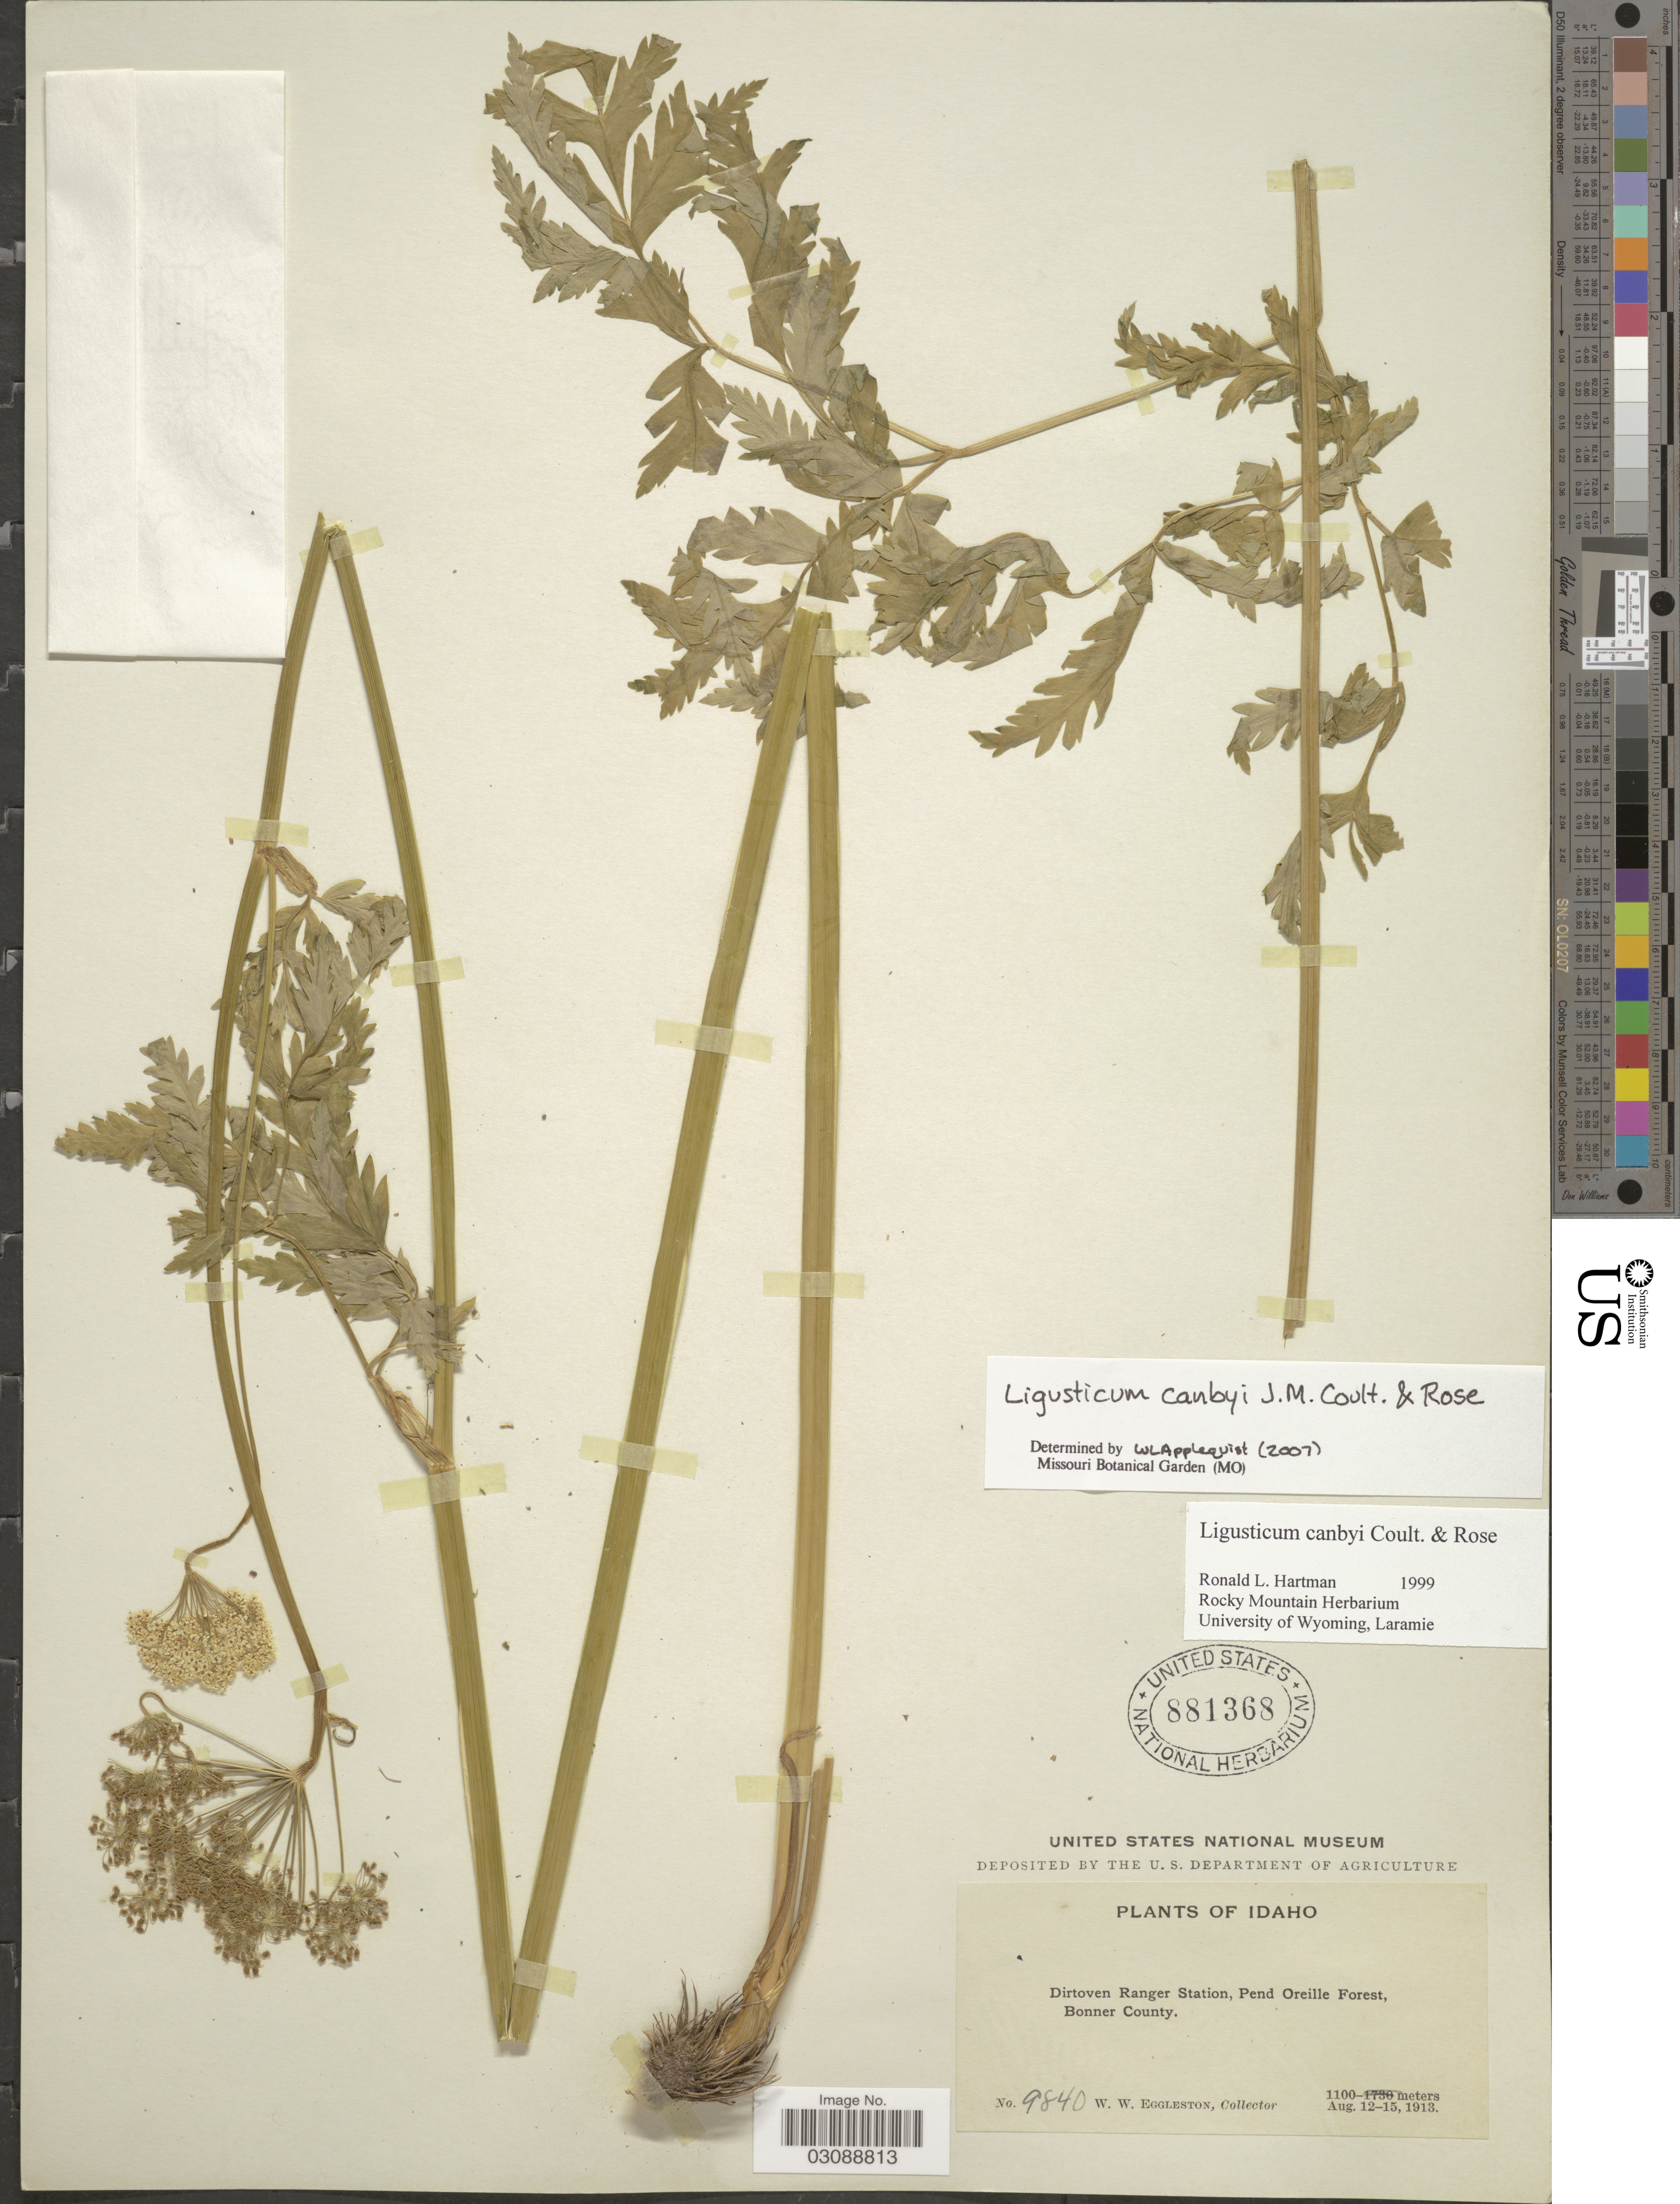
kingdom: Plantae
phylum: Tracheophyta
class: Magnoliopsida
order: Apiales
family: Apiaceae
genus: Ligusticum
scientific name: Ligusticum canbyi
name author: J.M. Coult. & Rose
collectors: W. W. Eggleston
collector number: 9840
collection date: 1913-08-12/1913-08-15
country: United States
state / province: Idaho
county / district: Bonner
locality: Dirtoven Ranger Station, Pend Oreille Forest.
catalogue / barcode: US 881368